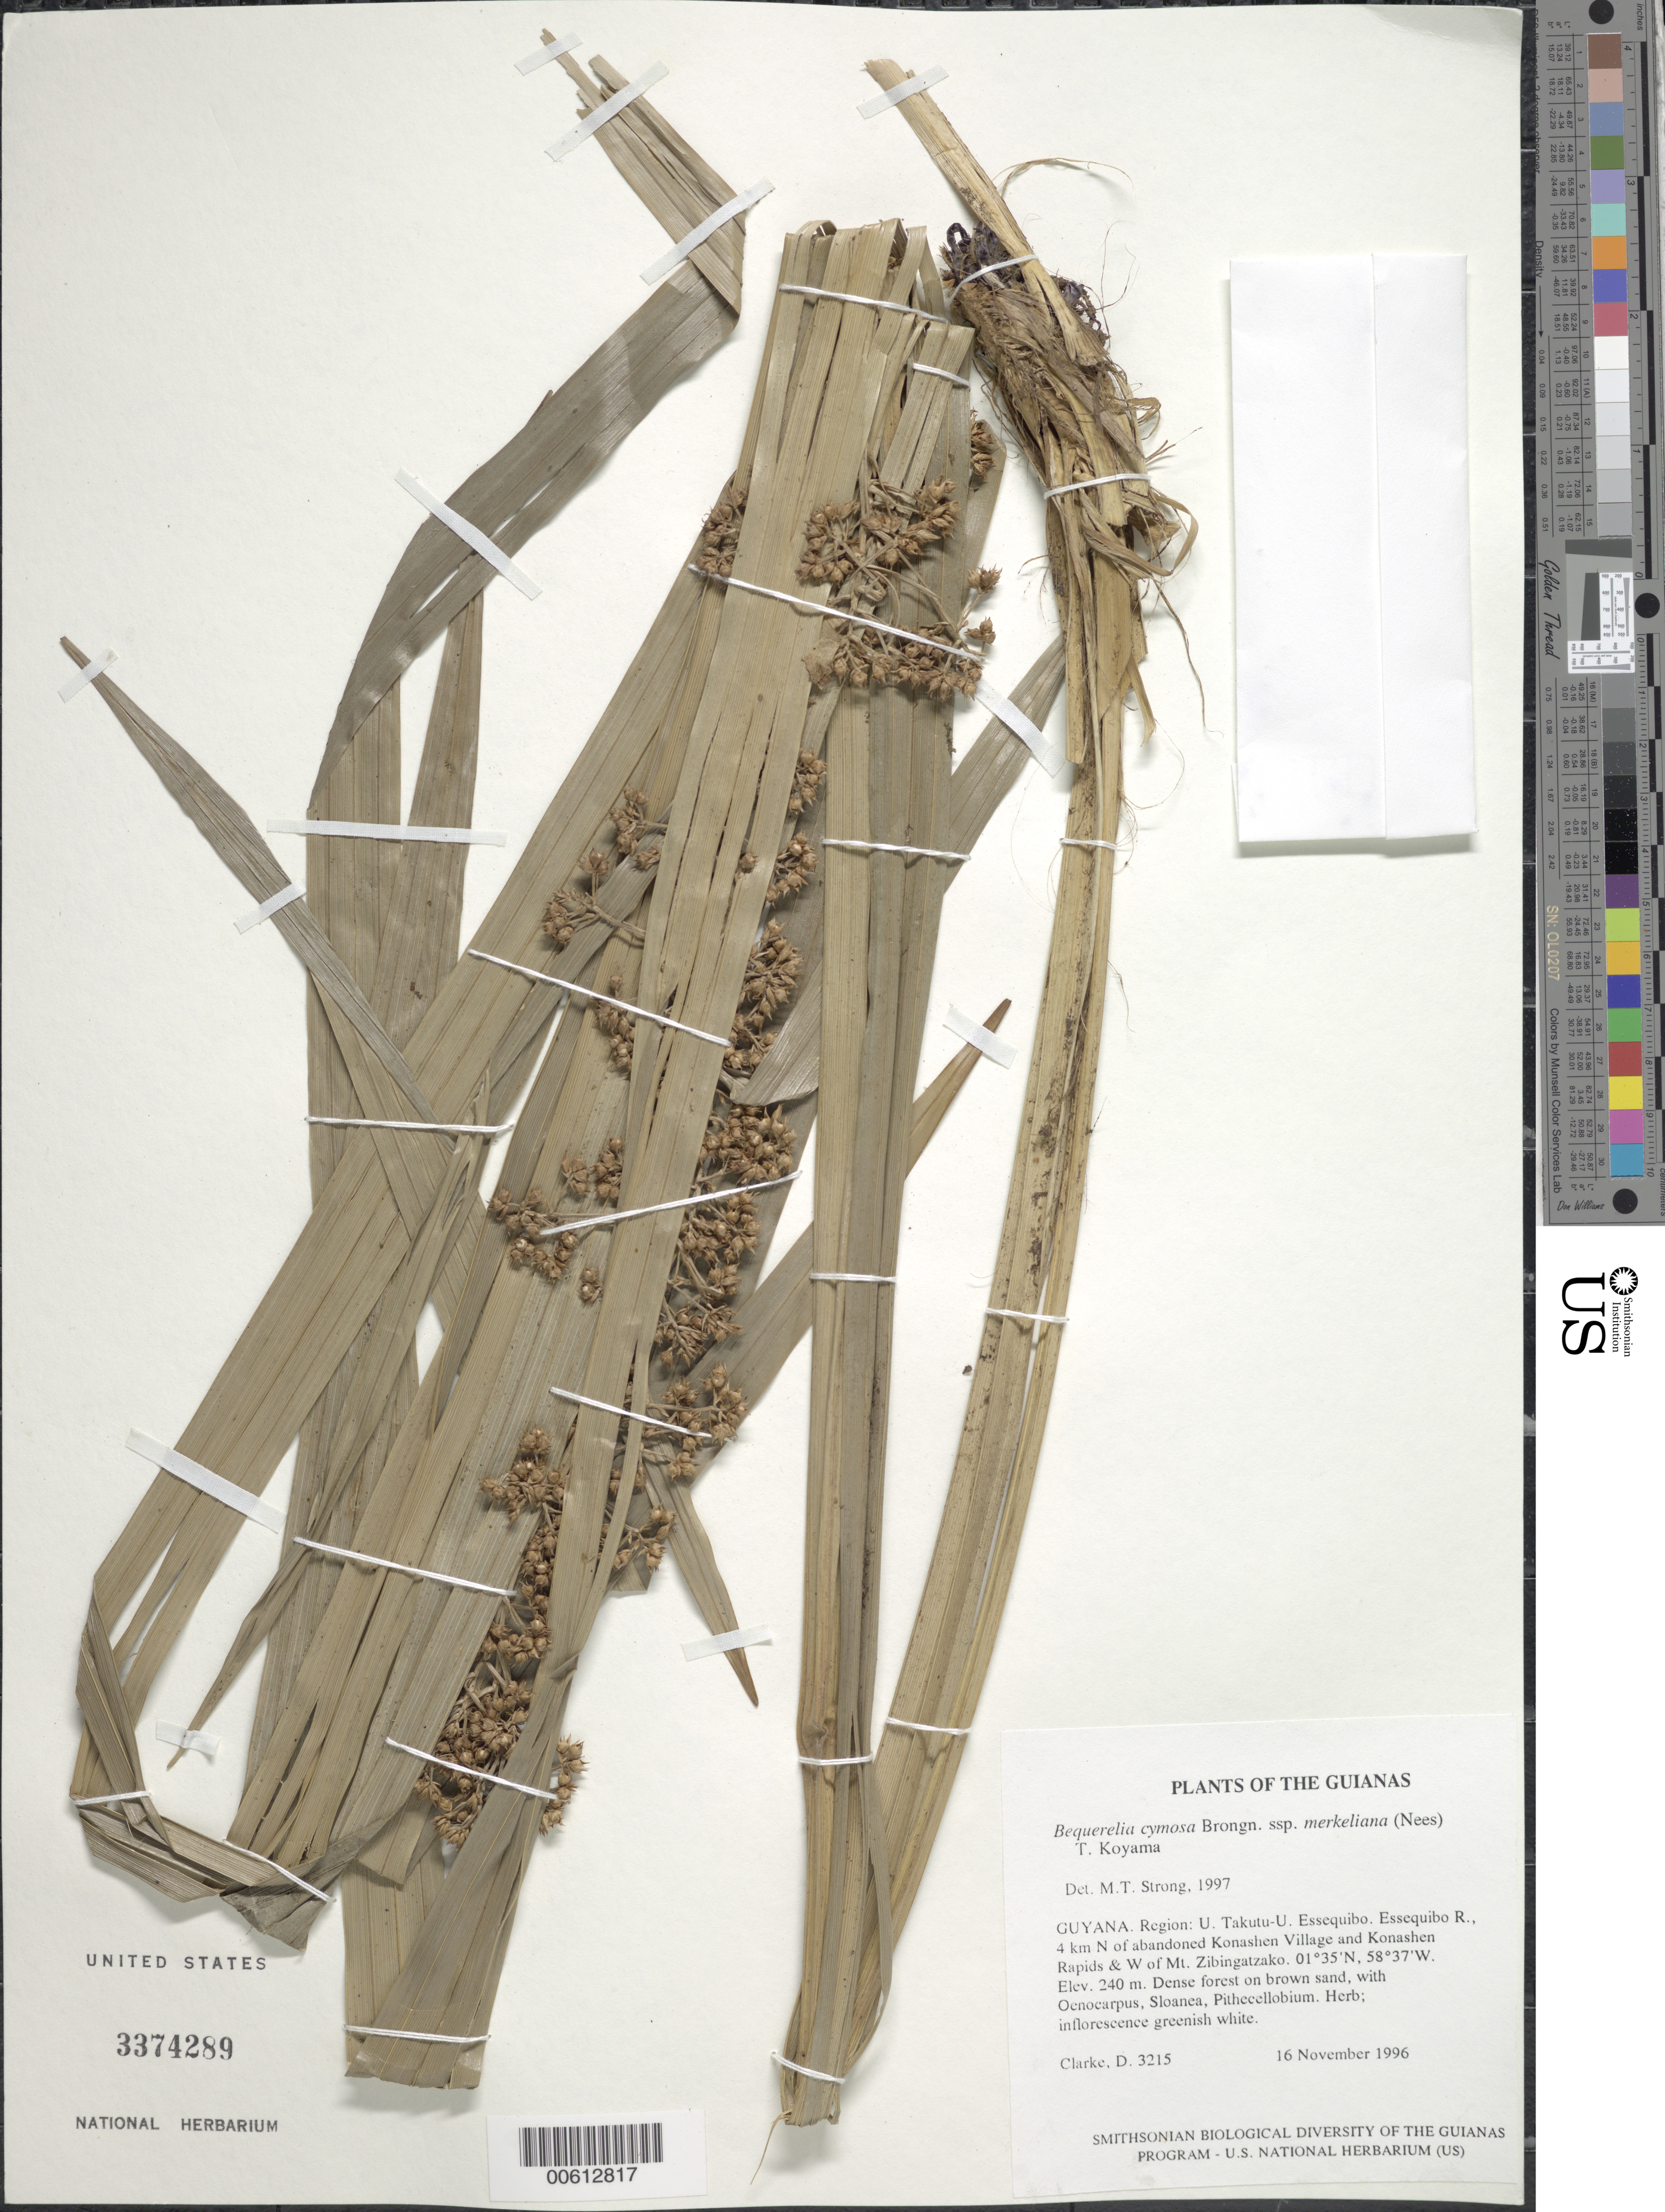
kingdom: Plantae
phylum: Tracheophyta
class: Liliopsida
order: Poales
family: Cyperaceae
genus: Becquerelia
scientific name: Becquerelia cymosa subsp. merkeliana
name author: (Nees) T. Koyama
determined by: Strong, M. T., (US), Smithsonian Institution - National Museum of Natural History (UNITED STATES)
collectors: H. D. Clarke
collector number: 3215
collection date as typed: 16 November 1996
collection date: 1996-11-16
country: Guyana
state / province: U. Takutu-U. Essequibo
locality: Essequibo R., 4 km N of abandoned Konashen Village and Konashen Rapids & W of Mt. Zibingatzako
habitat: Dense forest on brown sand, with Oenocarpus, Sloanea, Pithecellobium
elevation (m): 240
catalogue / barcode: US 3374289